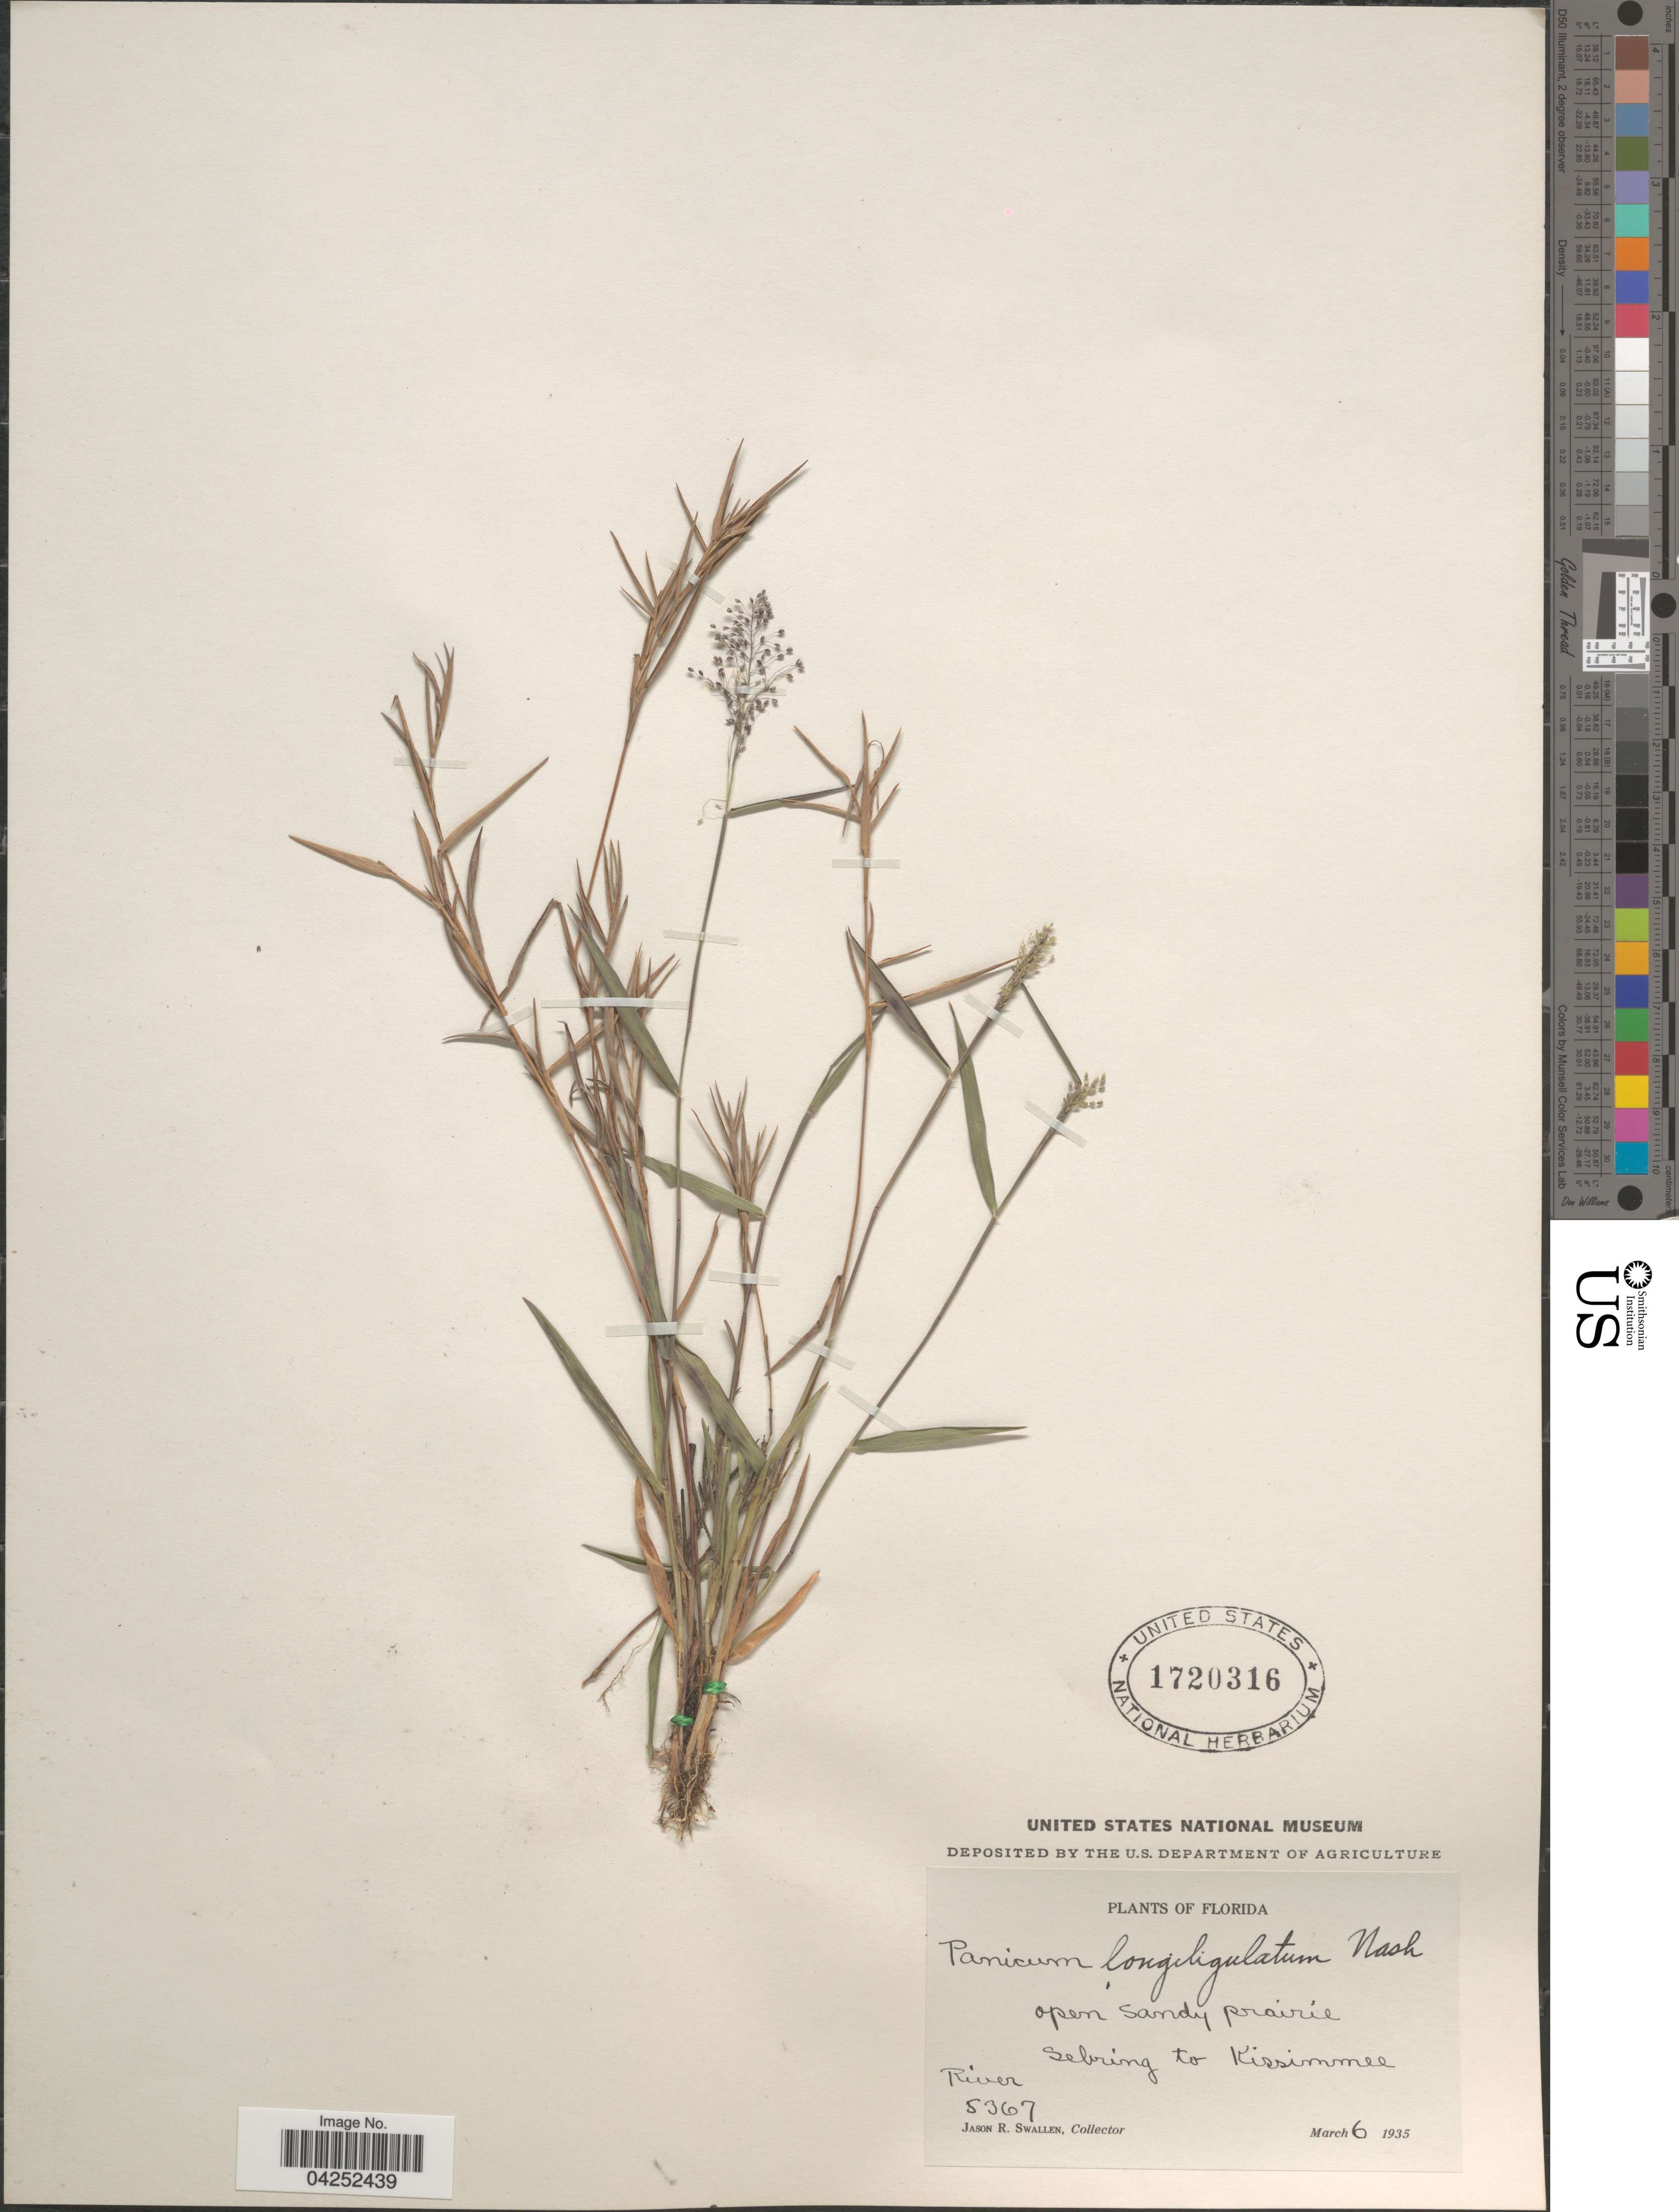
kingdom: Plantae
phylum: Tracheophyta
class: Liliopsida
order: Poales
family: Poaceae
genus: Dichanthelium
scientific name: Dichanthelium bicknellii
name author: (Nash) LeBlond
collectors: J. R. Swallen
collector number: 5367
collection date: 1935-03-06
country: United States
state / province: Florida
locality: Open sandy prairie. Sebring to Kissimmee River.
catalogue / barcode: US 1720316